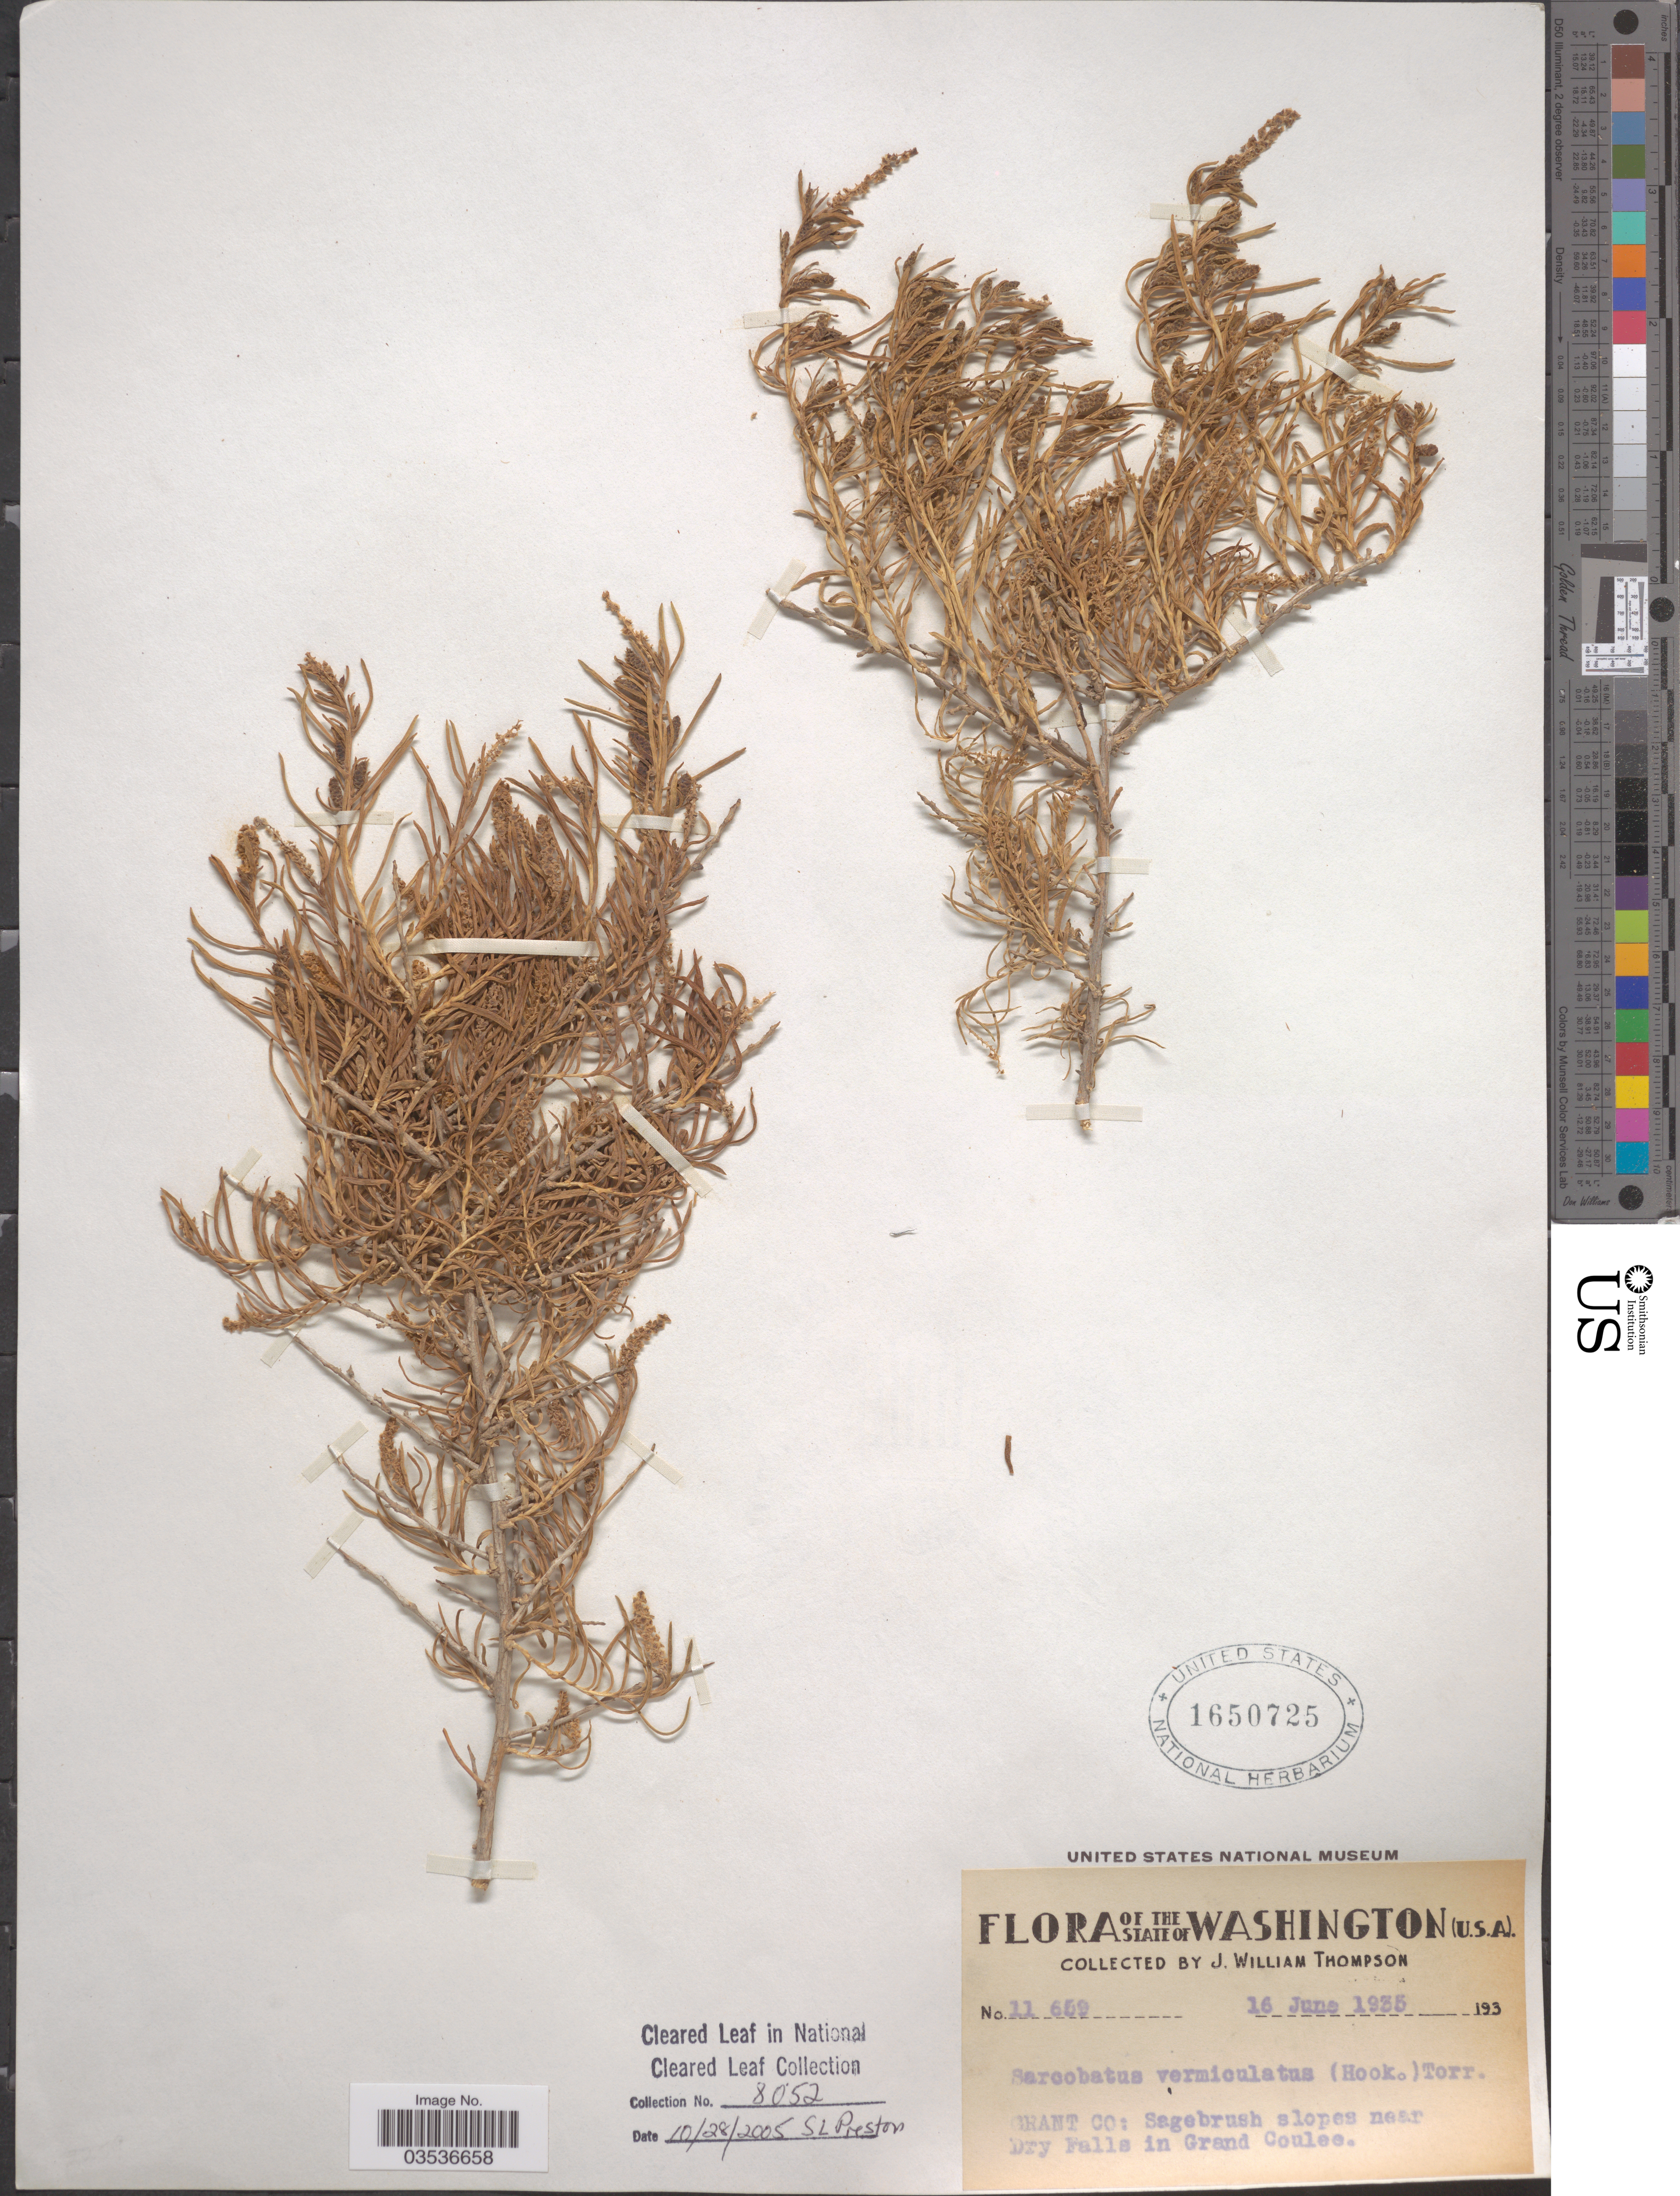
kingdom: Plantae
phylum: Tracheophyta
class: Magnoliopsida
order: Caryophyllales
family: Sarcobataceae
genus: Sarcobatus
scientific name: Sarcobatus vermiculatus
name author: (Hook.) Torr.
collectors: J. W. Thompson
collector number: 11659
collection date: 1935-06-16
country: United States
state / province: Washington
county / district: Grant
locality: Grant Co: Sagebrush slopes near Dry Falls in Grand Coulee.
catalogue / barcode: US 1650725